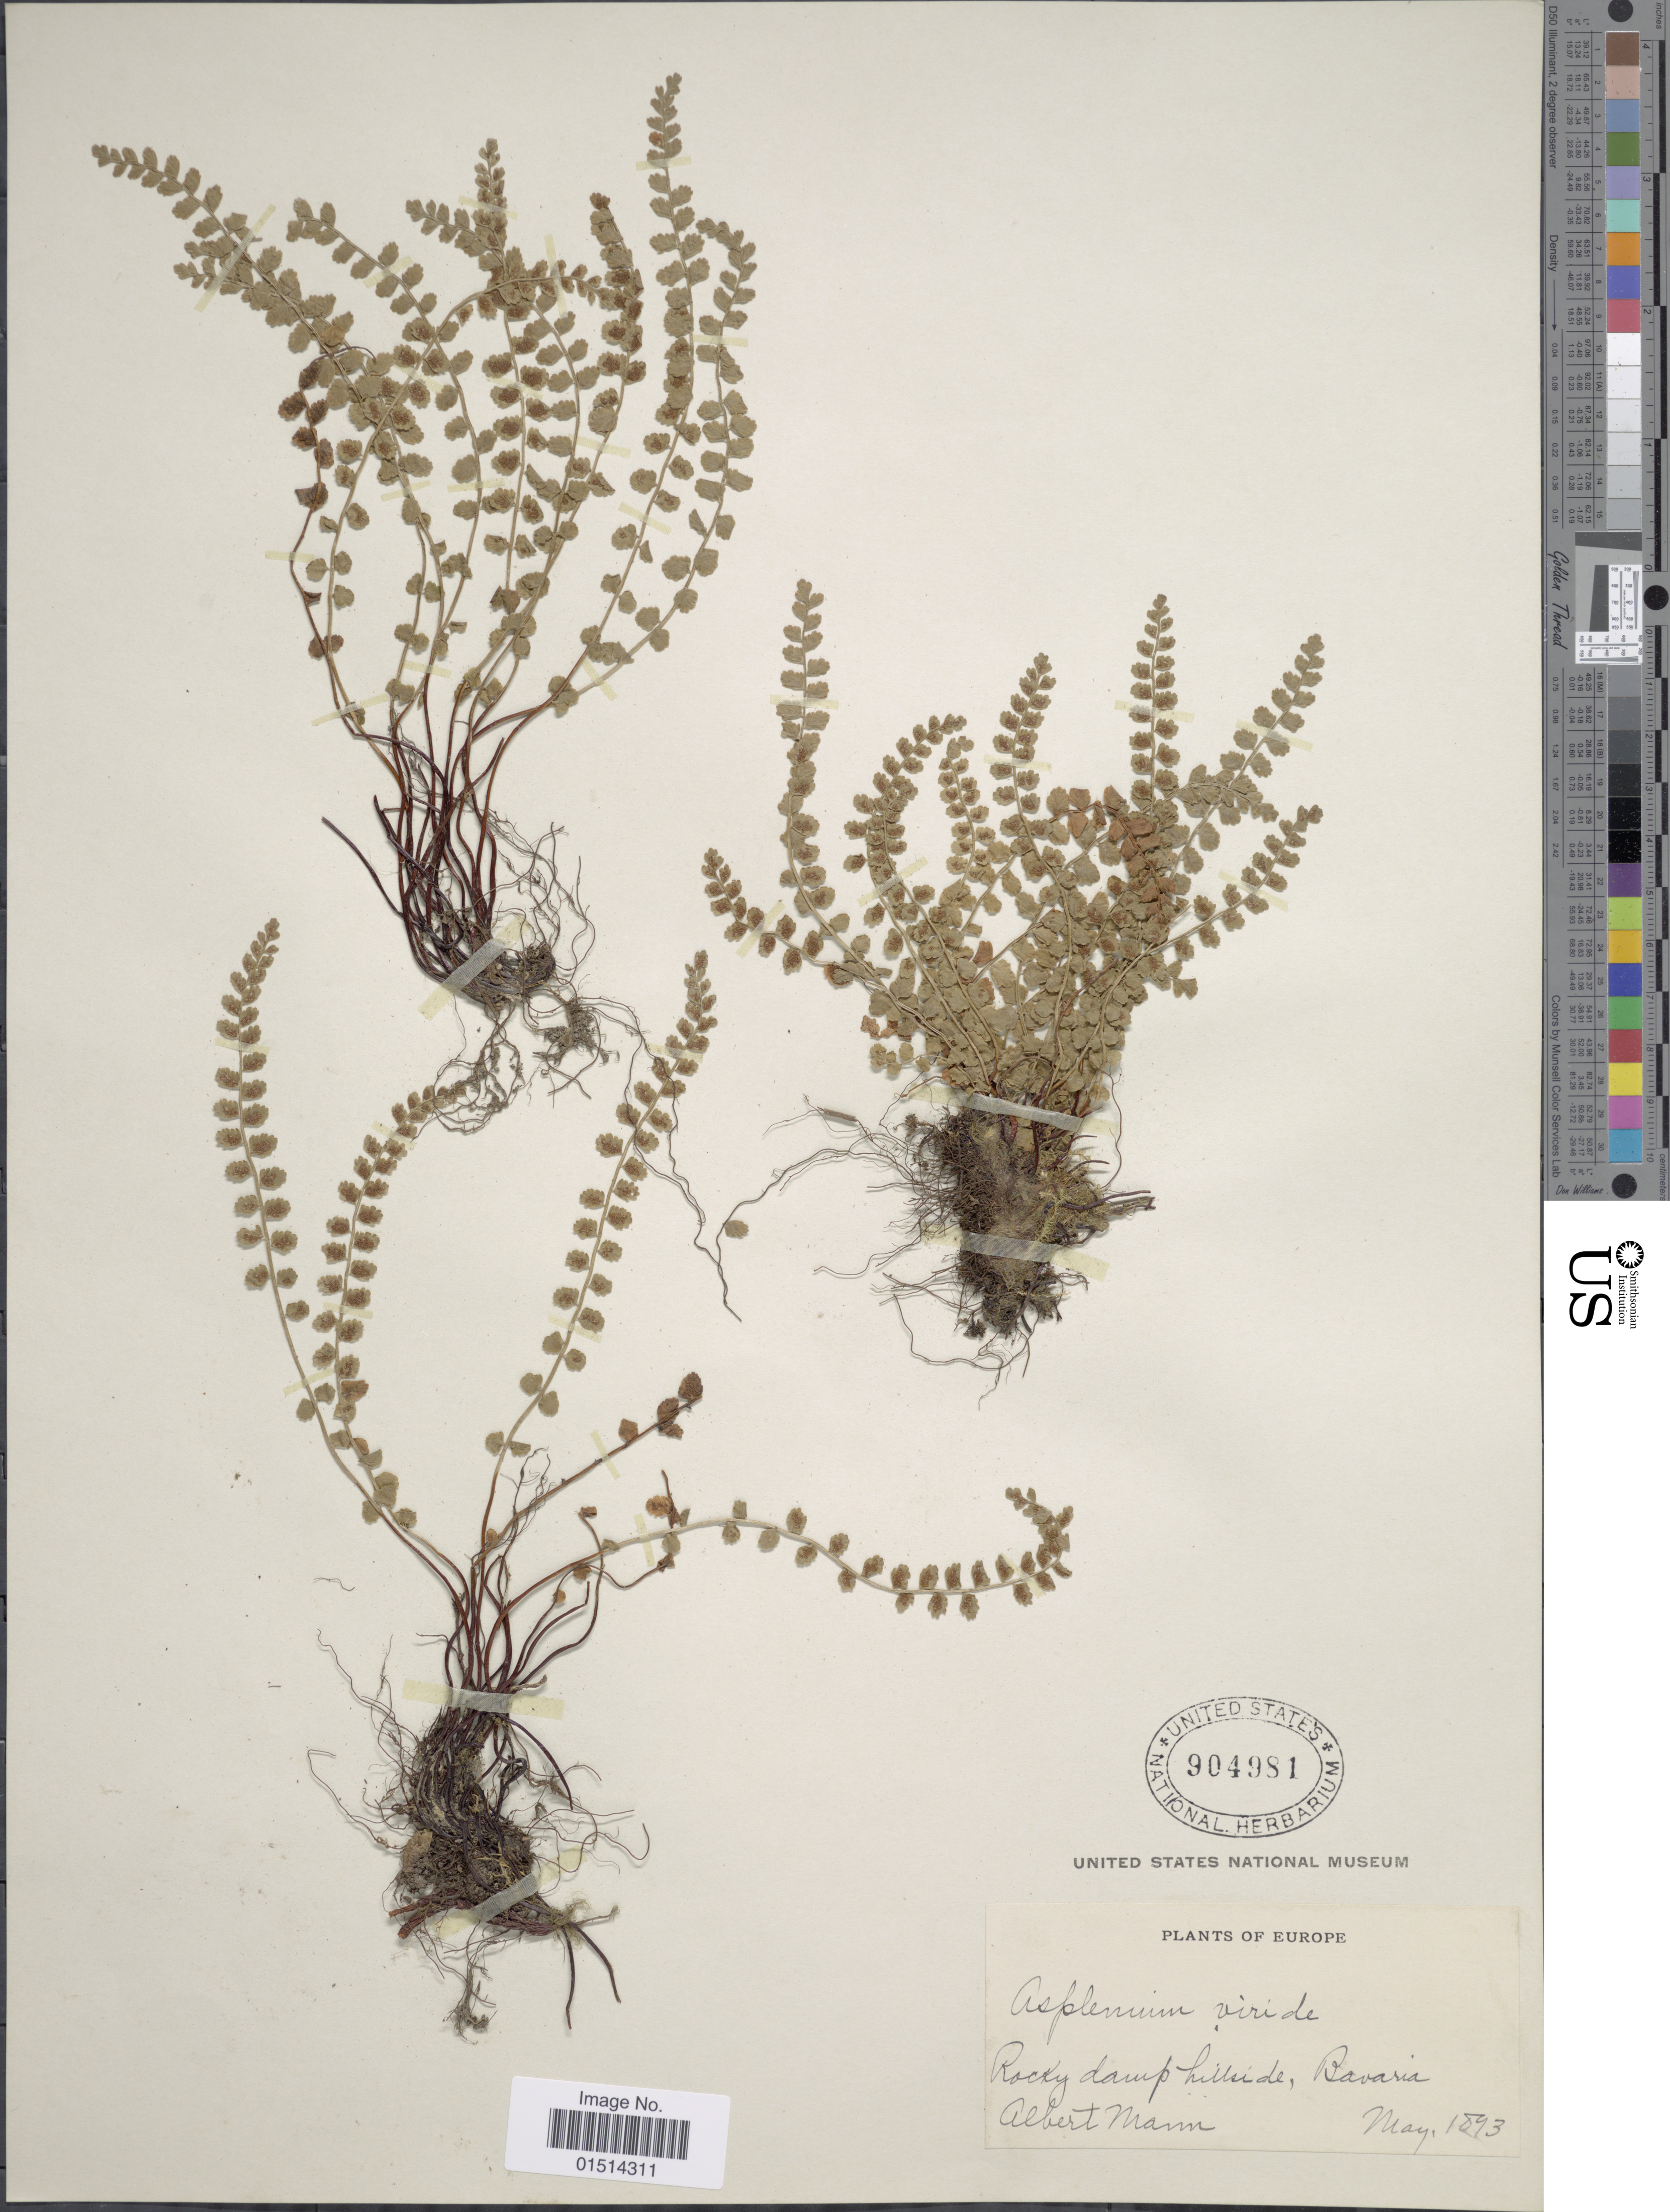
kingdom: Plantae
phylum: Tracheophyta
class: Polypodiopsida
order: Polypodiales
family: Aspleniaceae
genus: Asplenium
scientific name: Asplenium viride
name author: Huds.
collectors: A. Mann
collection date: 1893-05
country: Germany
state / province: Bayern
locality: Europe, Rocky damp hillside, Bavaria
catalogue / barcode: US 904981